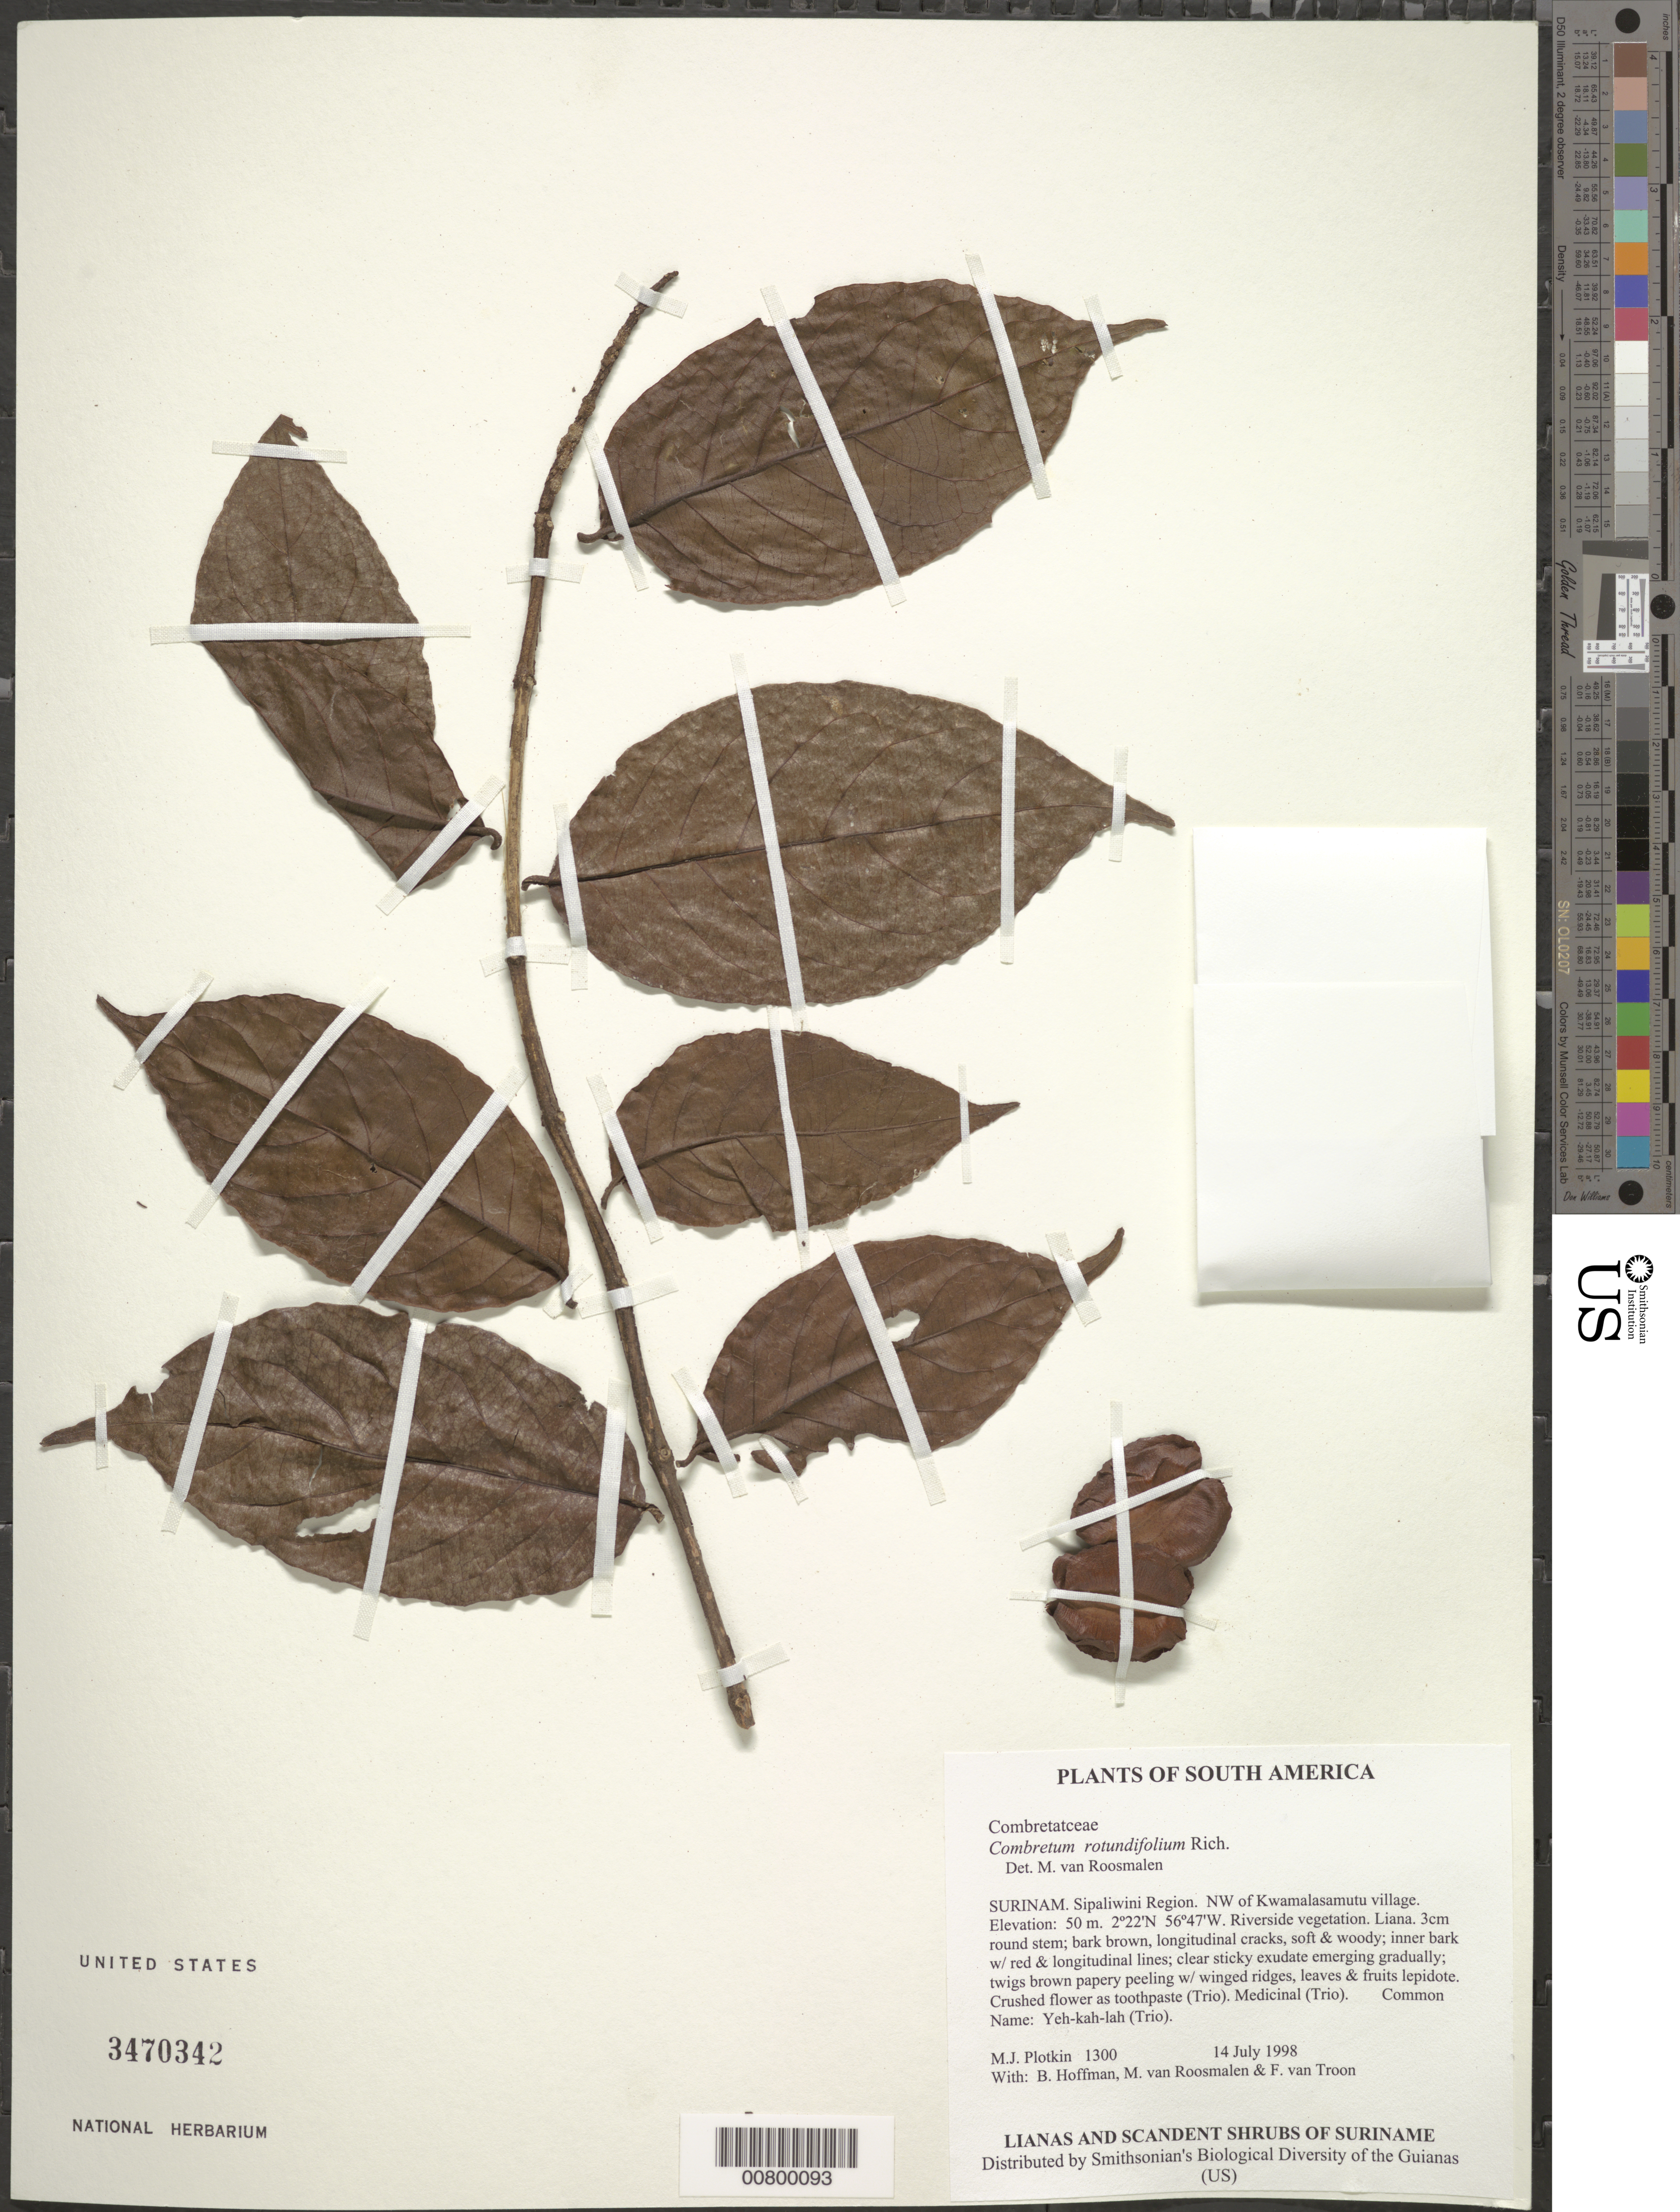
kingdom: Plantae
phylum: Tracheophyta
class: Magnoliopsida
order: Myrtales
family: Combretaceae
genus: Combretum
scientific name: Combretum rotundifolium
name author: Rich.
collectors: M. Plotkin, B. Hoffman, M. Van Roosmalen & F. Van Troon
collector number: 1300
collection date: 1998-07-14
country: Suriname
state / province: Sipaliwini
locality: NW of Kwamalasamutu village.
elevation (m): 50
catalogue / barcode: US 3470342